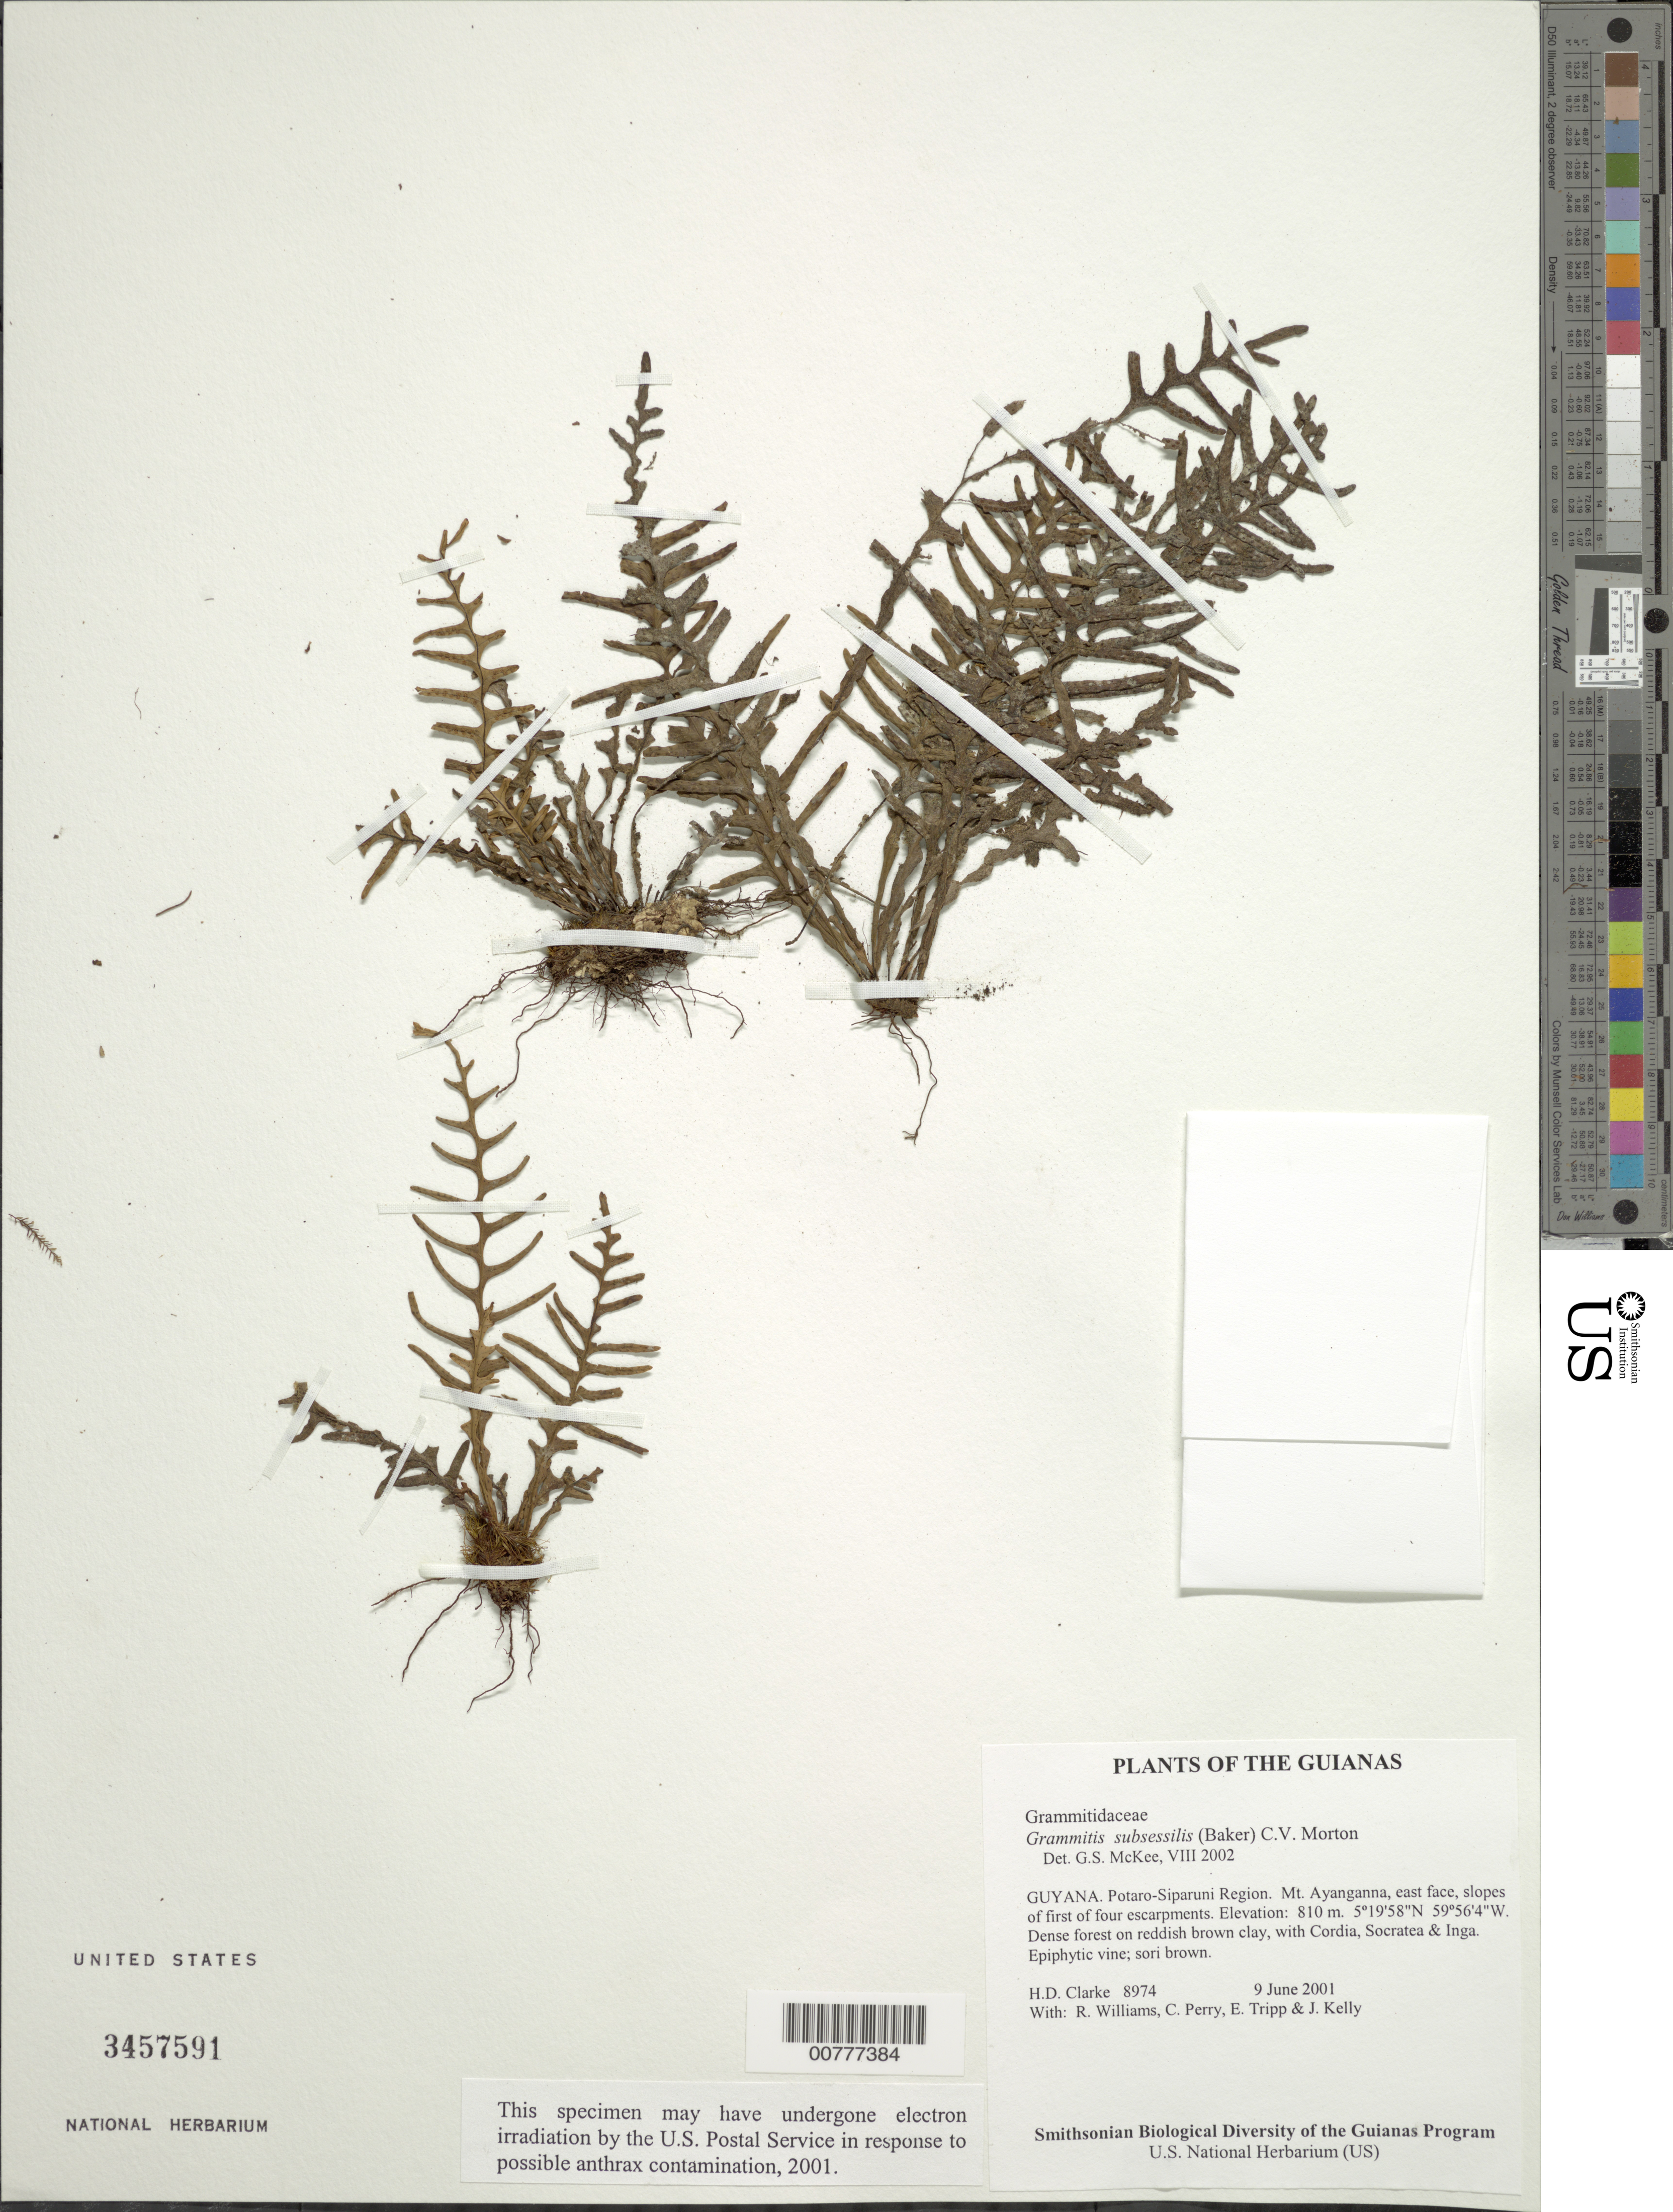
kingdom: Plantae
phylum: Tracheophyta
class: Polypodiopsida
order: Polypodiales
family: Polypodiaceae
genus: Lellingeria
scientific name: Lellingeria subsessilis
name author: (Baker) A.R. Sm. & R.C. Moran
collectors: H. D. Clarke, R. Williams, C. Perry, E. Tripp & J. Kelly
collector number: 8974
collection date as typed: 9 June 2001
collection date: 2001-06-09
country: Guyana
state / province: Potaro-Siparuni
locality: Mt. Ayanganna, east face, slopes of first of four escarpments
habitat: Dense forest on reddish brown clay, with Cordia, Socratea & Inga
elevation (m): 810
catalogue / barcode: US 3457591